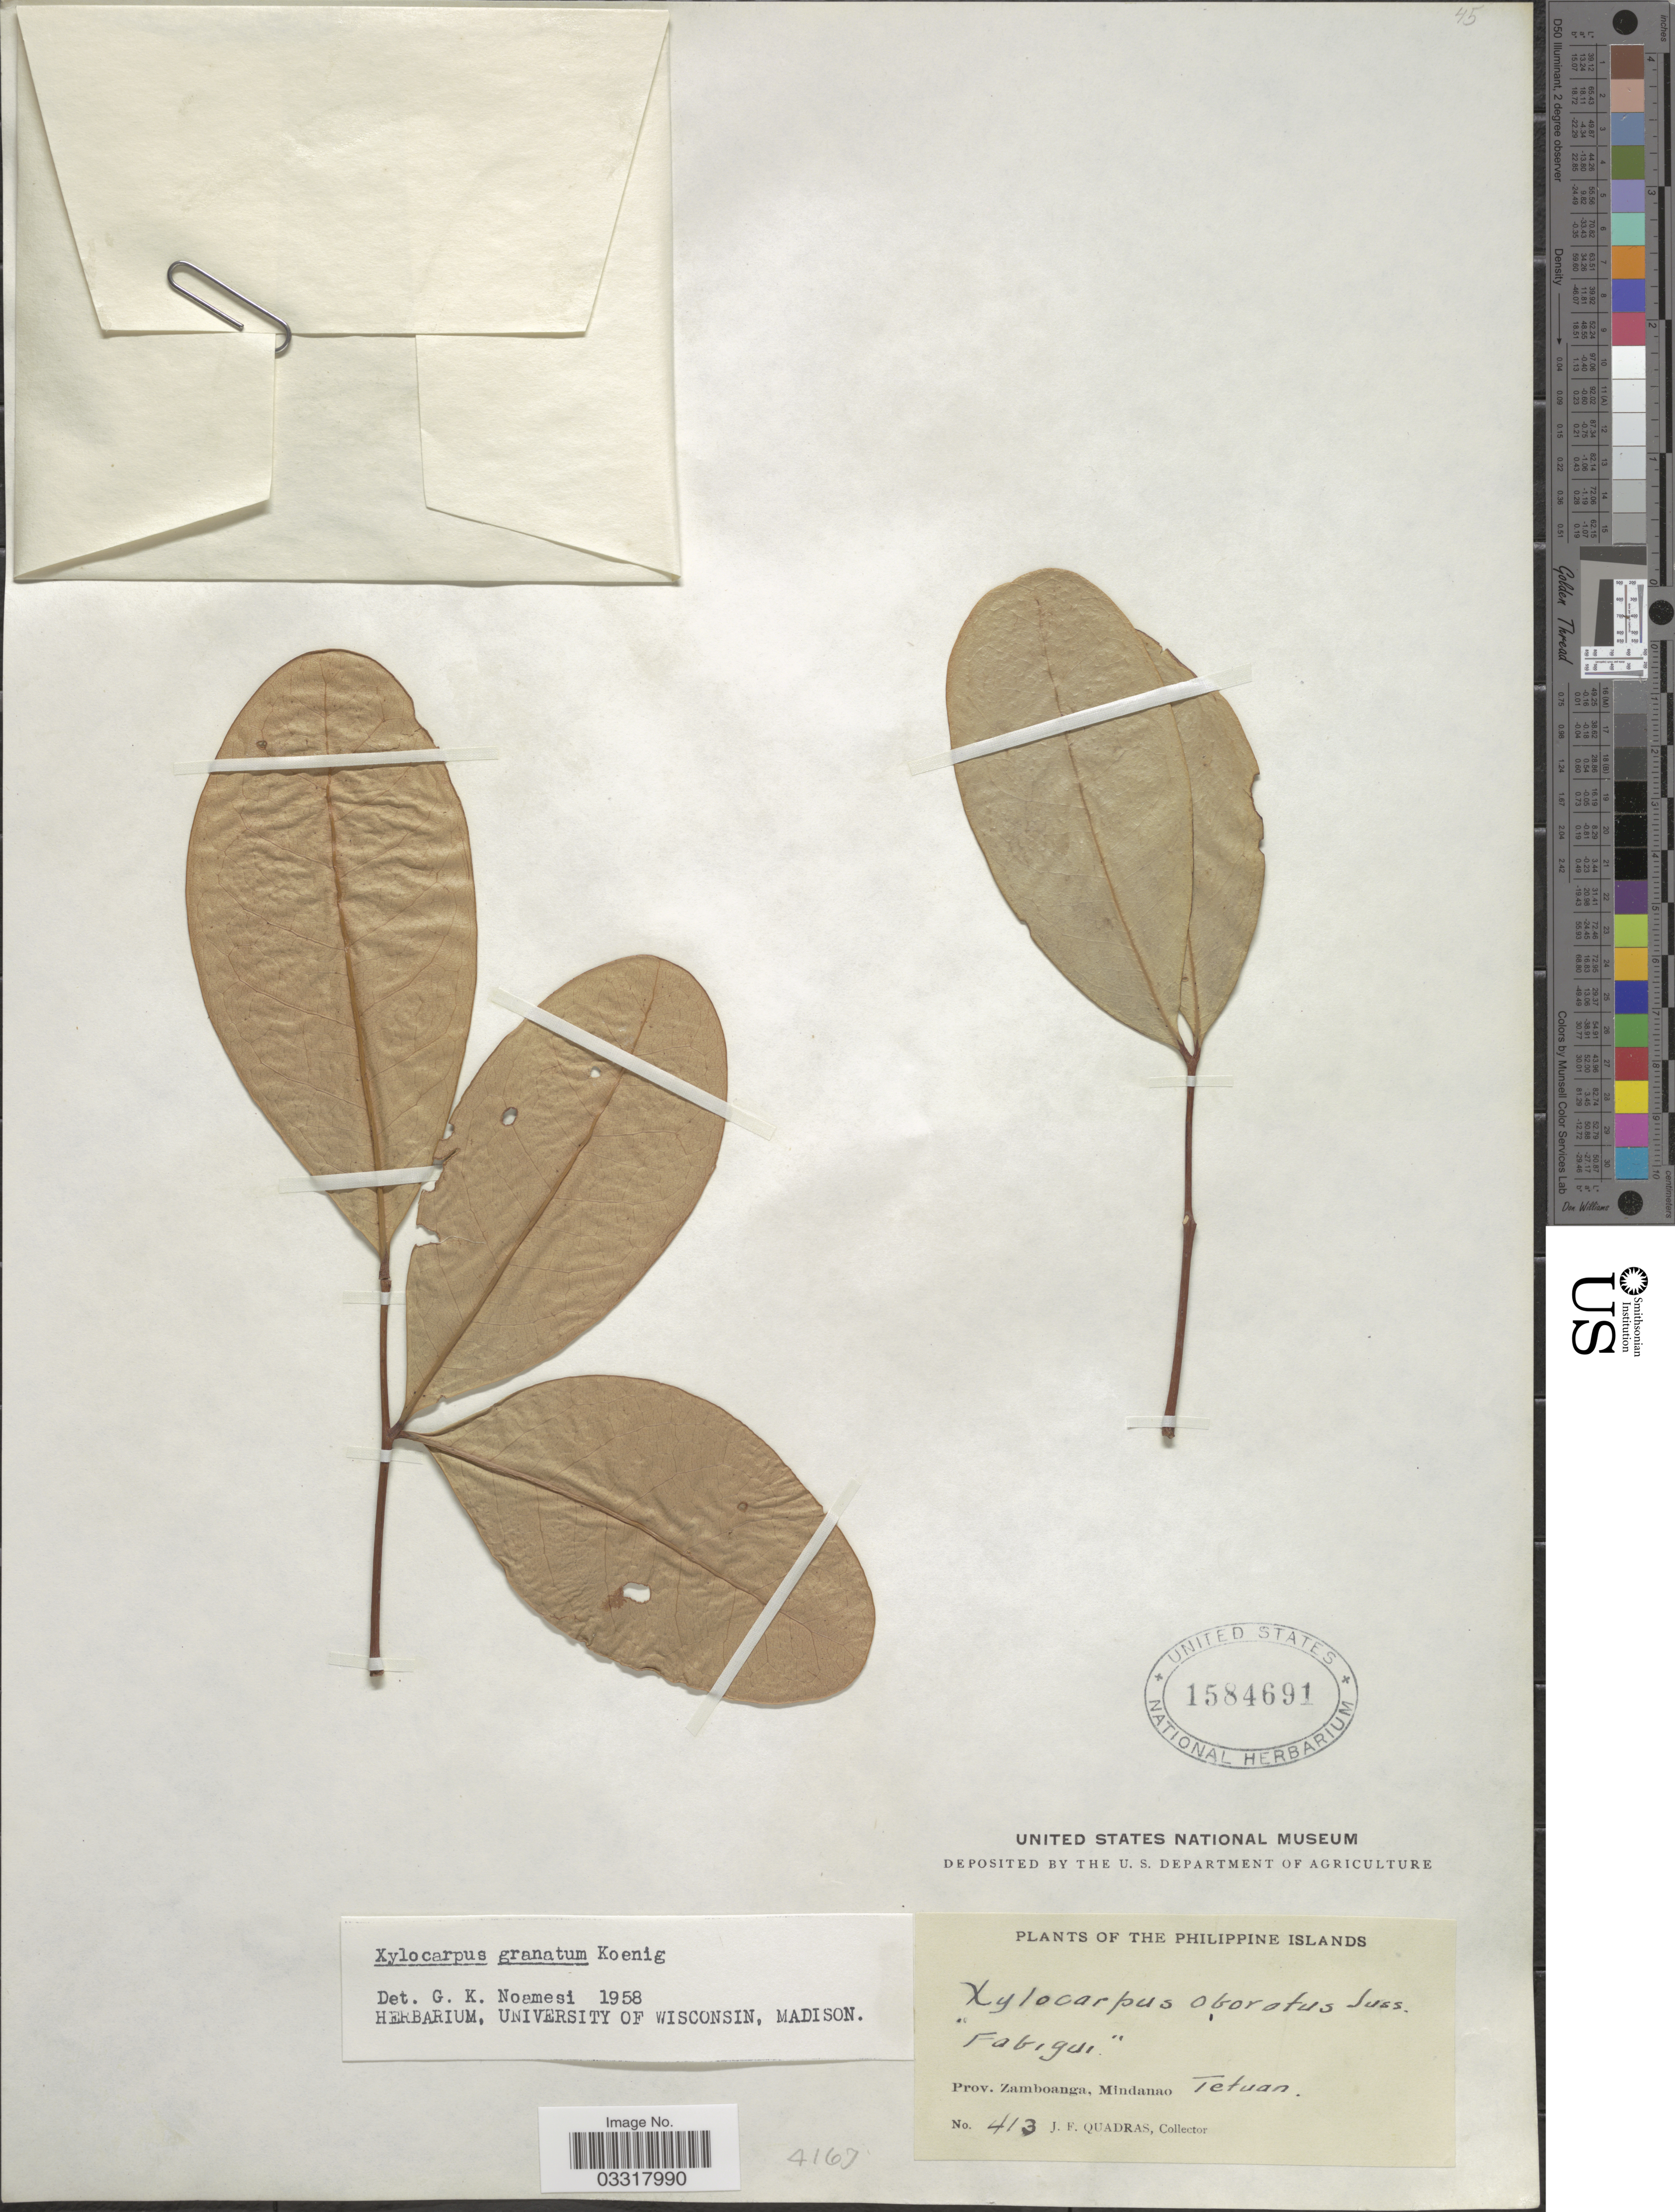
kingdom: Plantae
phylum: Tracheophyta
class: Magnoliopsida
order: Sapindales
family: Meliaceae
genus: Xylocarpus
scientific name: Xylocarpus granatum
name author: J. Koenig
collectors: J. Quadras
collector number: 413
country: Philippines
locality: The Philippine Islands. Prov. Zamboanga, Mindanao Tetuan.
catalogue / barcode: US 1584691